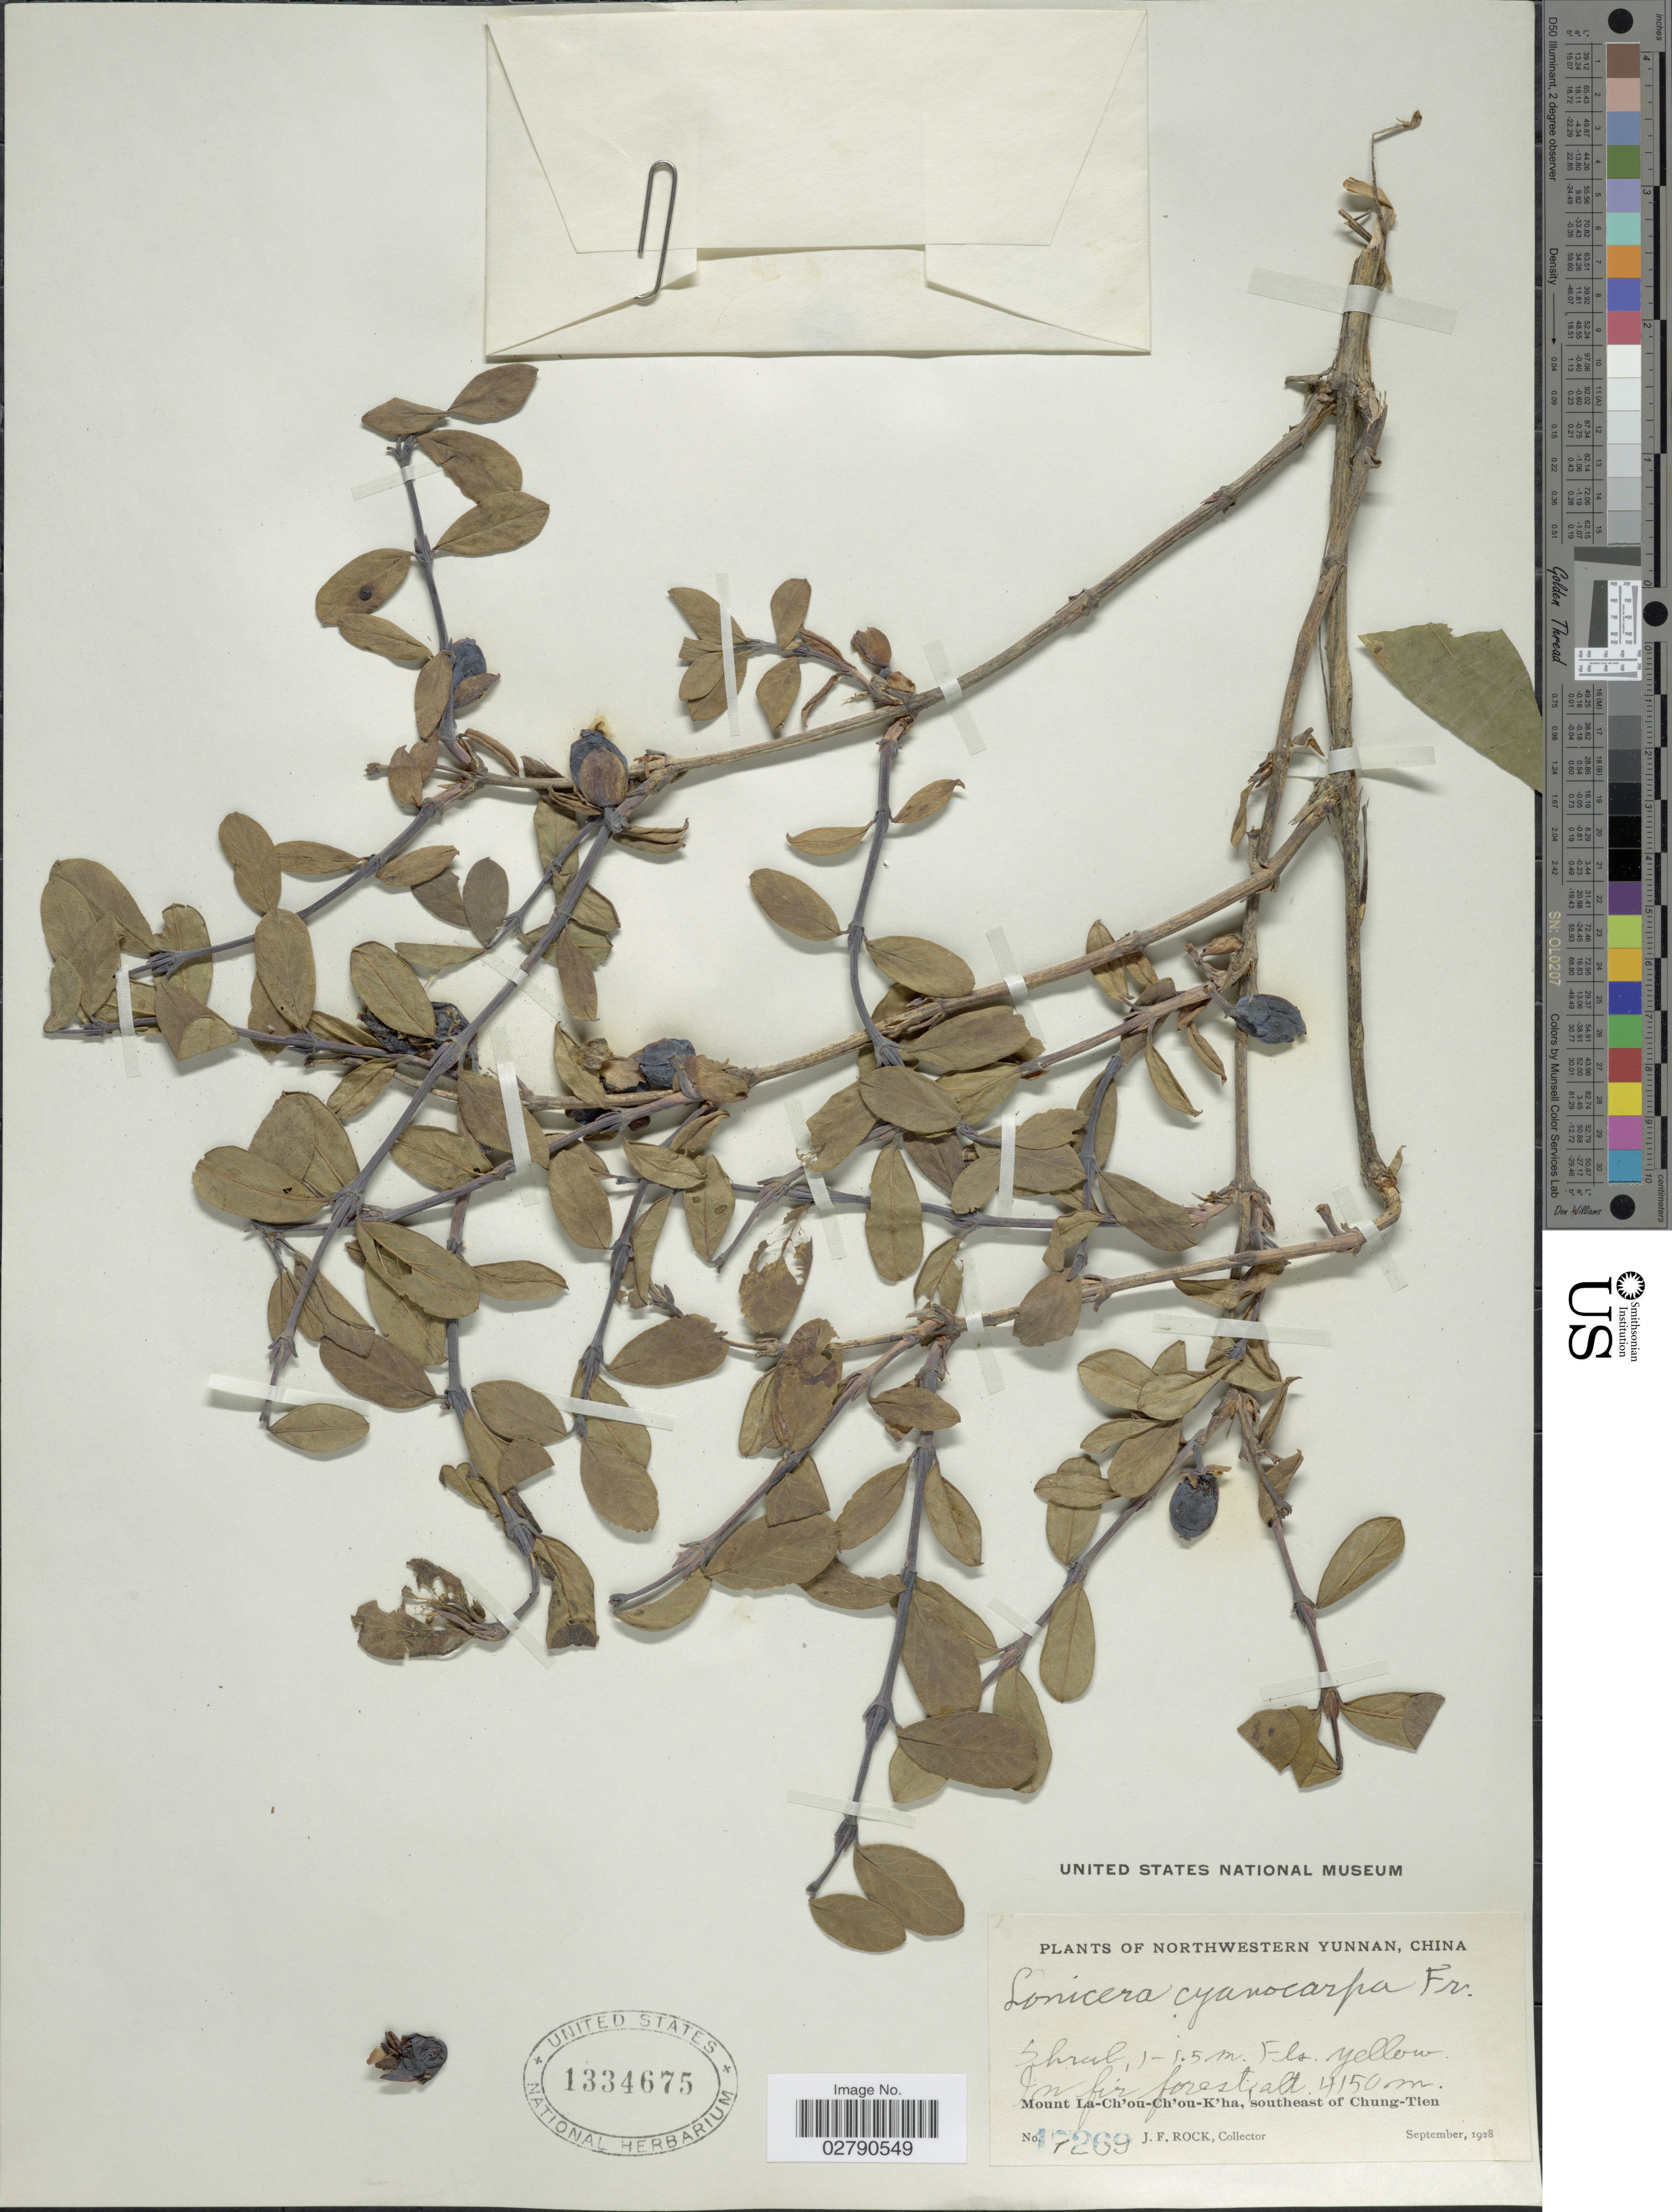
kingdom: Plantae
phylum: Tracheophyta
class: Magnoliopsida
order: Dipsacales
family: Caprifoliaceae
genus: Lonicera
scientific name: Lonicera cyanocarpa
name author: Franch.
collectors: J. Rock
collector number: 17269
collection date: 1928-09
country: China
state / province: Yunnan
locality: Mount La-Ch'ou-Ch'ou-K'ha, southeast of Chung-Tien.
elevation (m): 4150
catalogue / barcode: US 1334675